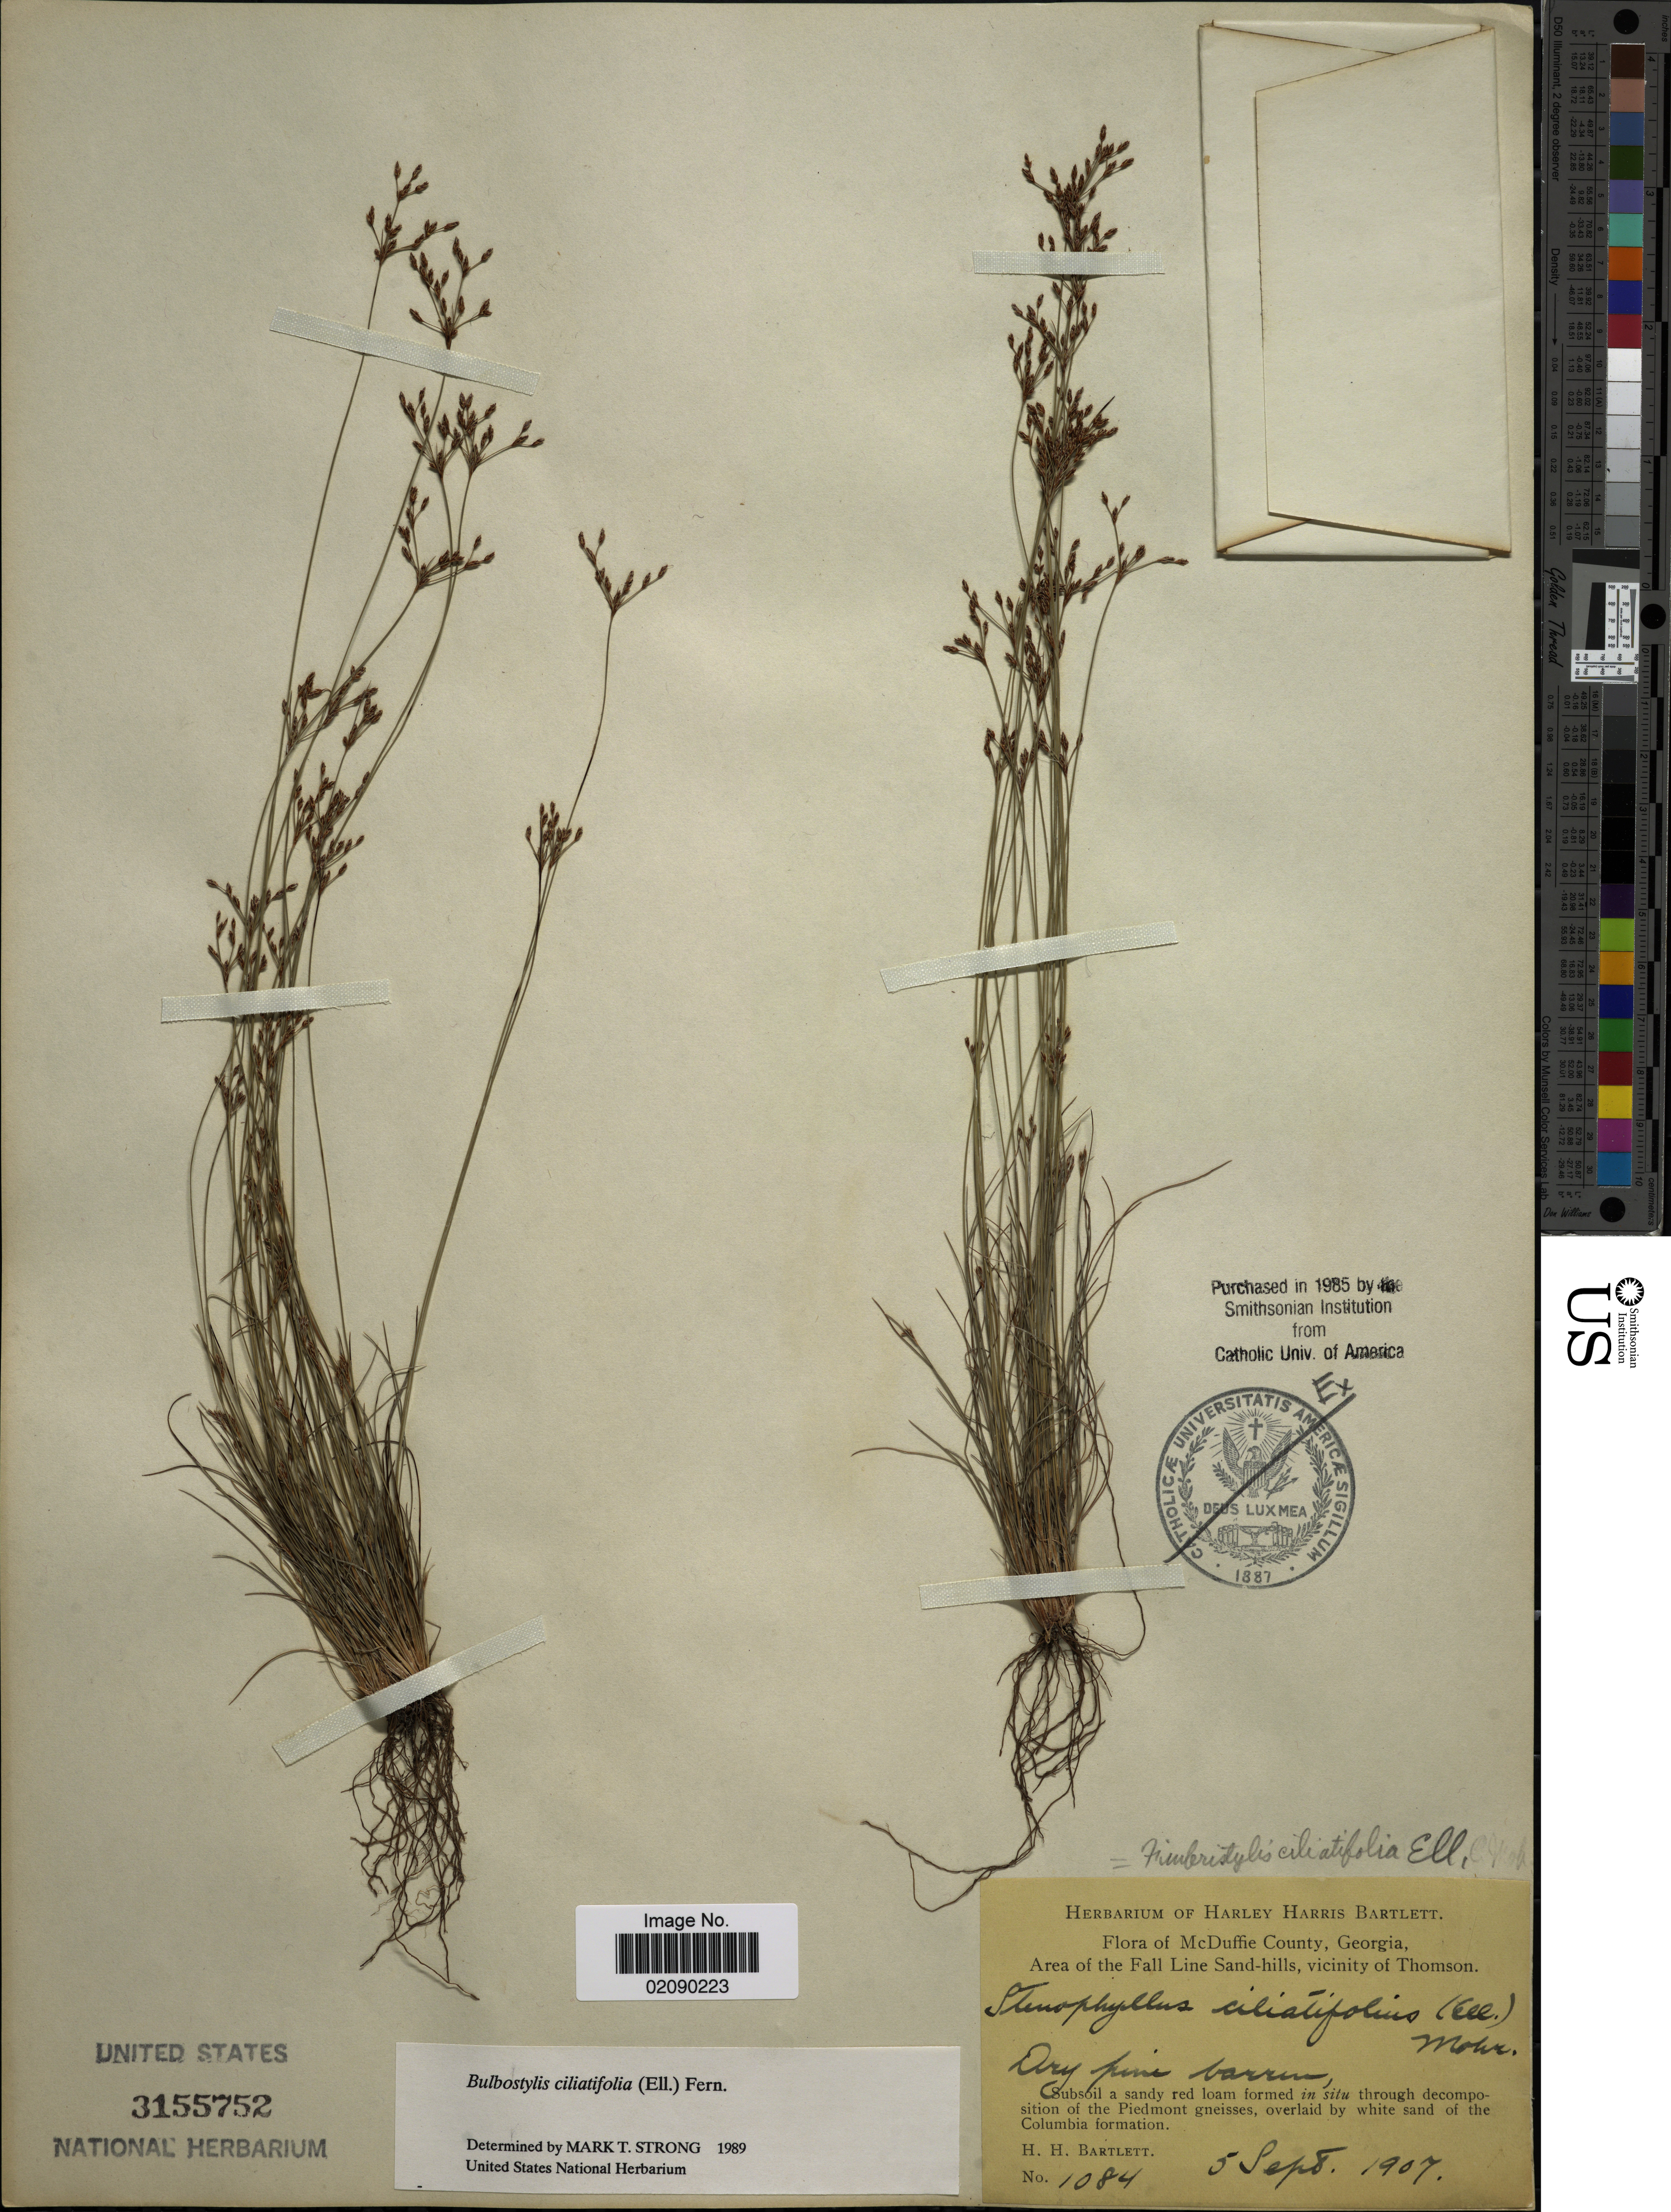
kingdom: Plantae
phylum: Tracheophyta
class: Liliopsida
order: Poales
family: Cyperaceae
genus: Bulbostylis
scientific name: Bulbostylis ciliatifolia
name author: (Elliott) Fernald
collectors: H. H. Bartlett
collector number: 1084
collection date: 1907-09-05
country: United States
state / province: Georgia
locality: McDuffie County. Area of the Fall Line Sand-hills, vicinity of Thomson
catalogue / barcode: US 3155752